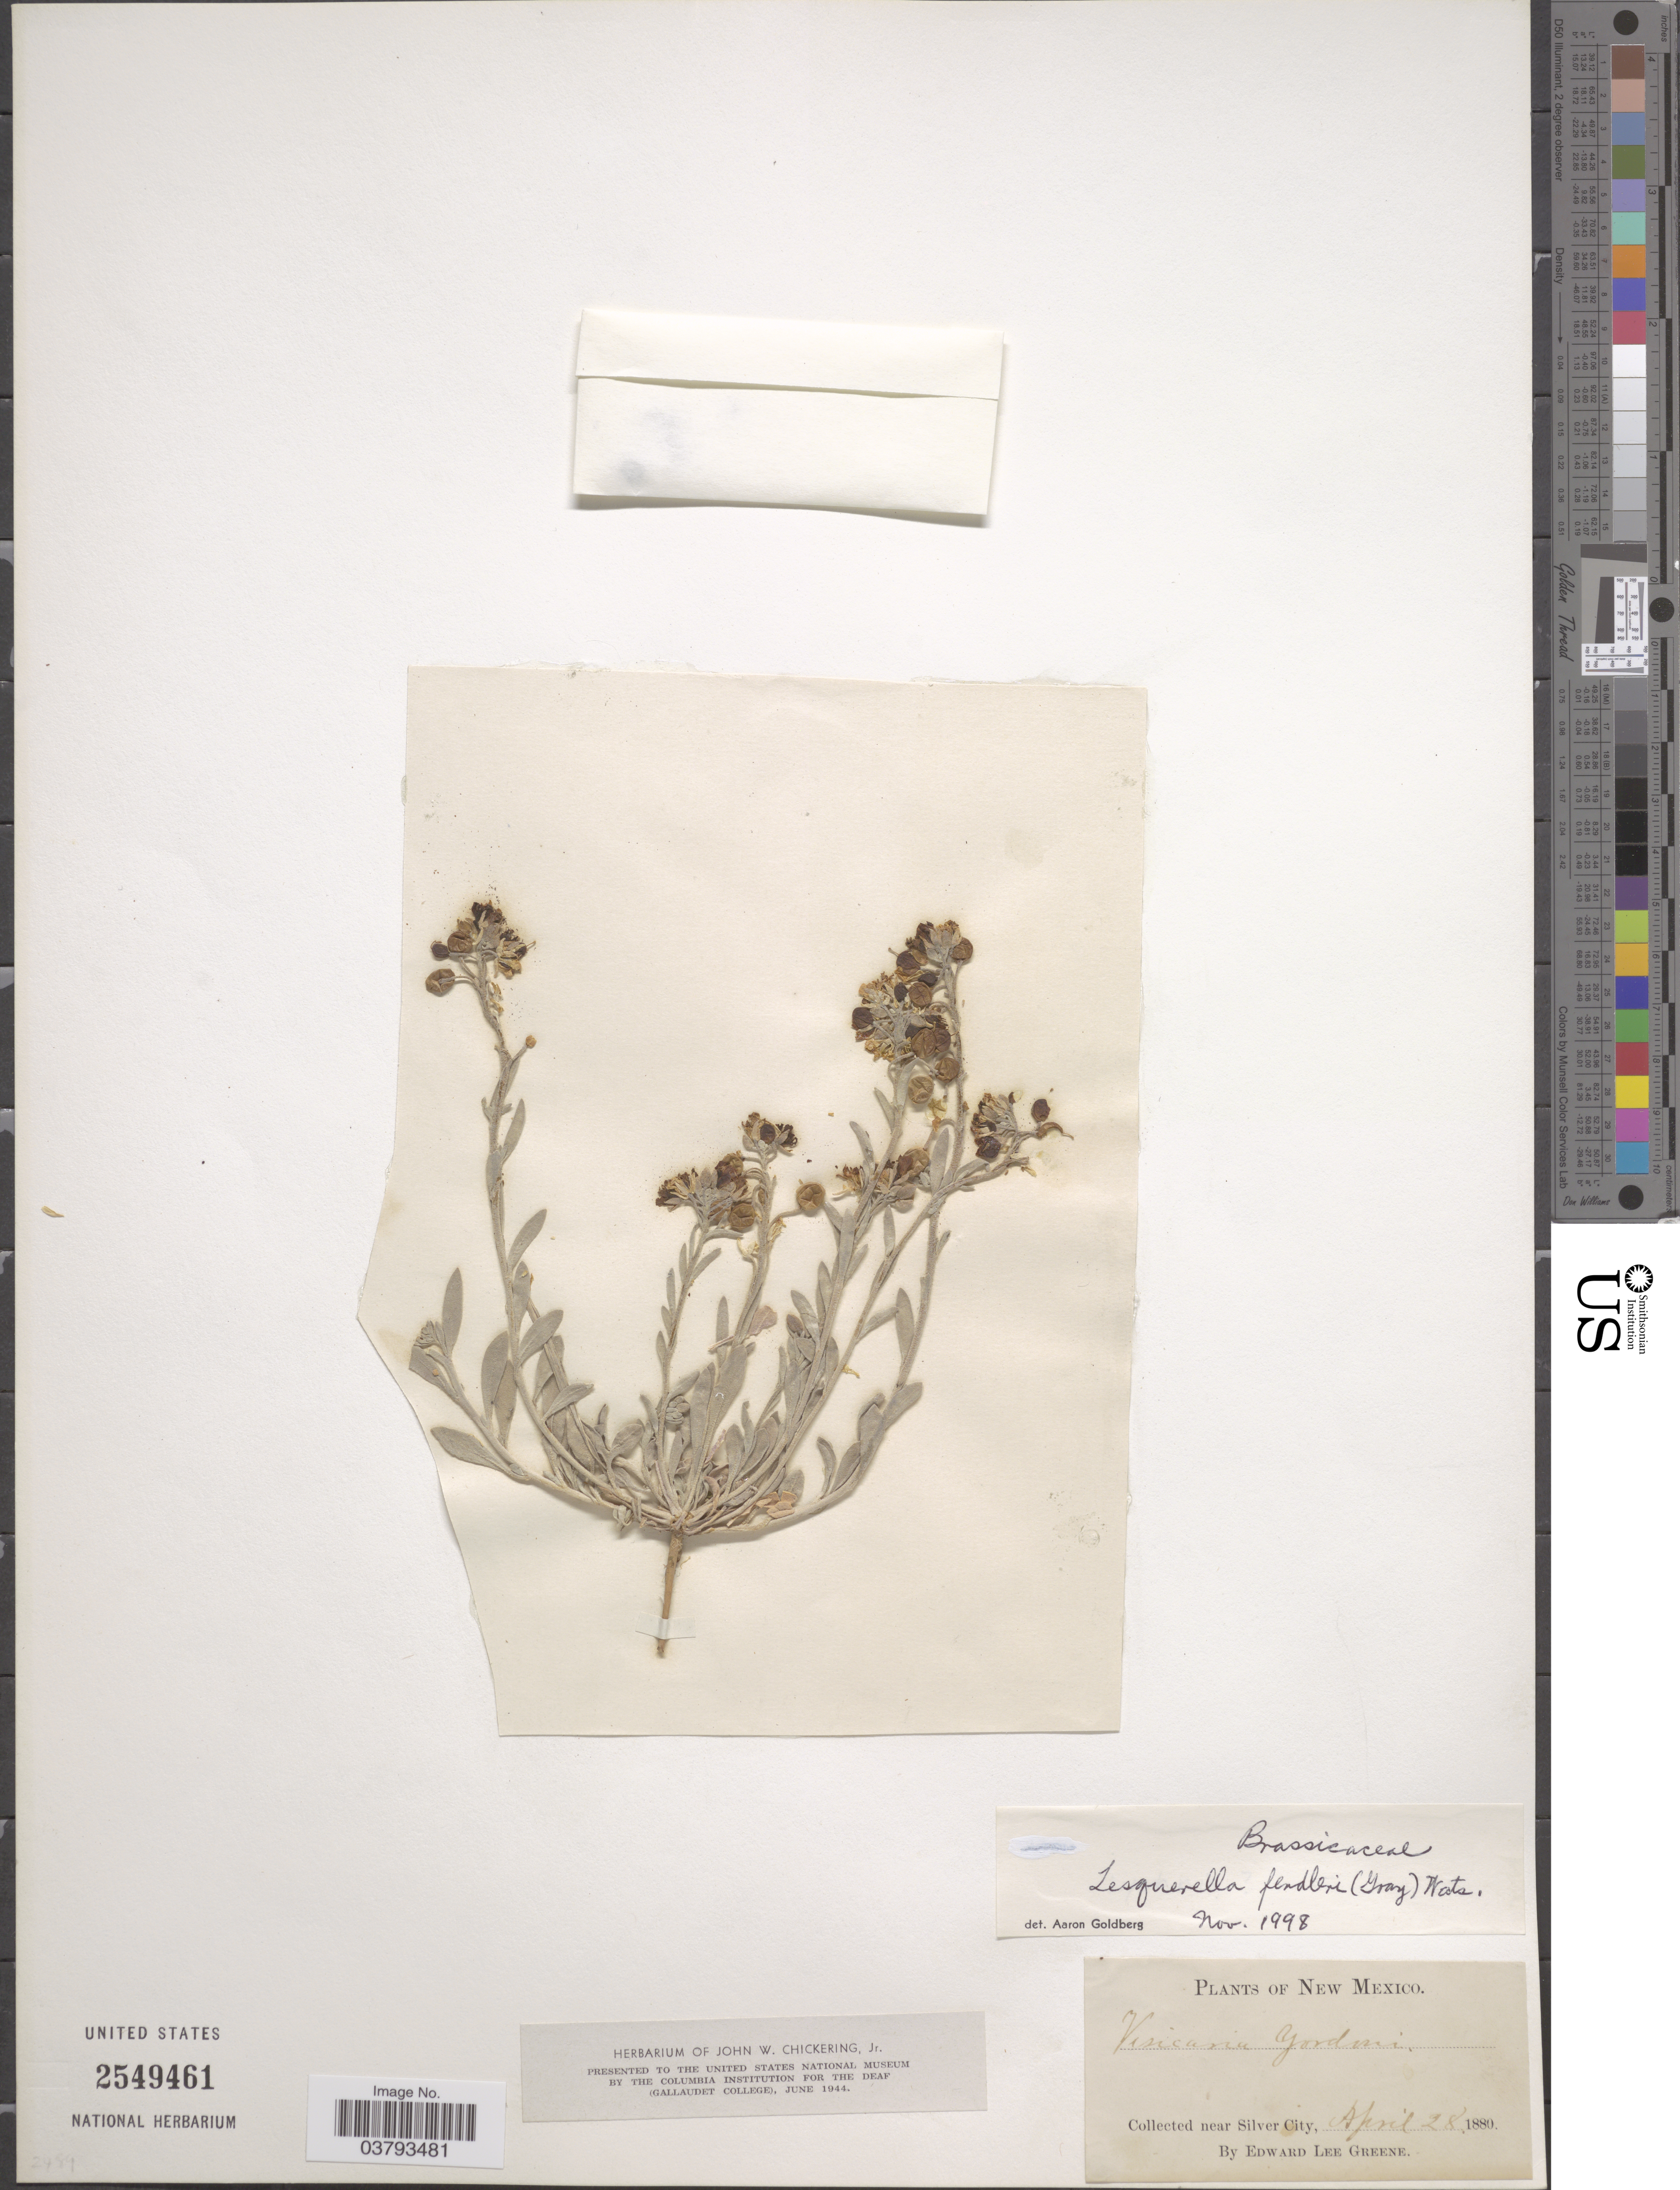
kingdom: Plantae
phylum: Tracheophyta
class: Magnoliopsida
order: Brassicales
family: Brassicaceae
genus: Lesquerella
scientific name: Lesquerella fendleri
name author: (A. Gray) S. Watson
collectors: E. L. Greene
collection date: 1880-04-28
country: United States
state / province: New Mexico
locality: Near Silver City.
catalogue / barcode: US 2549461